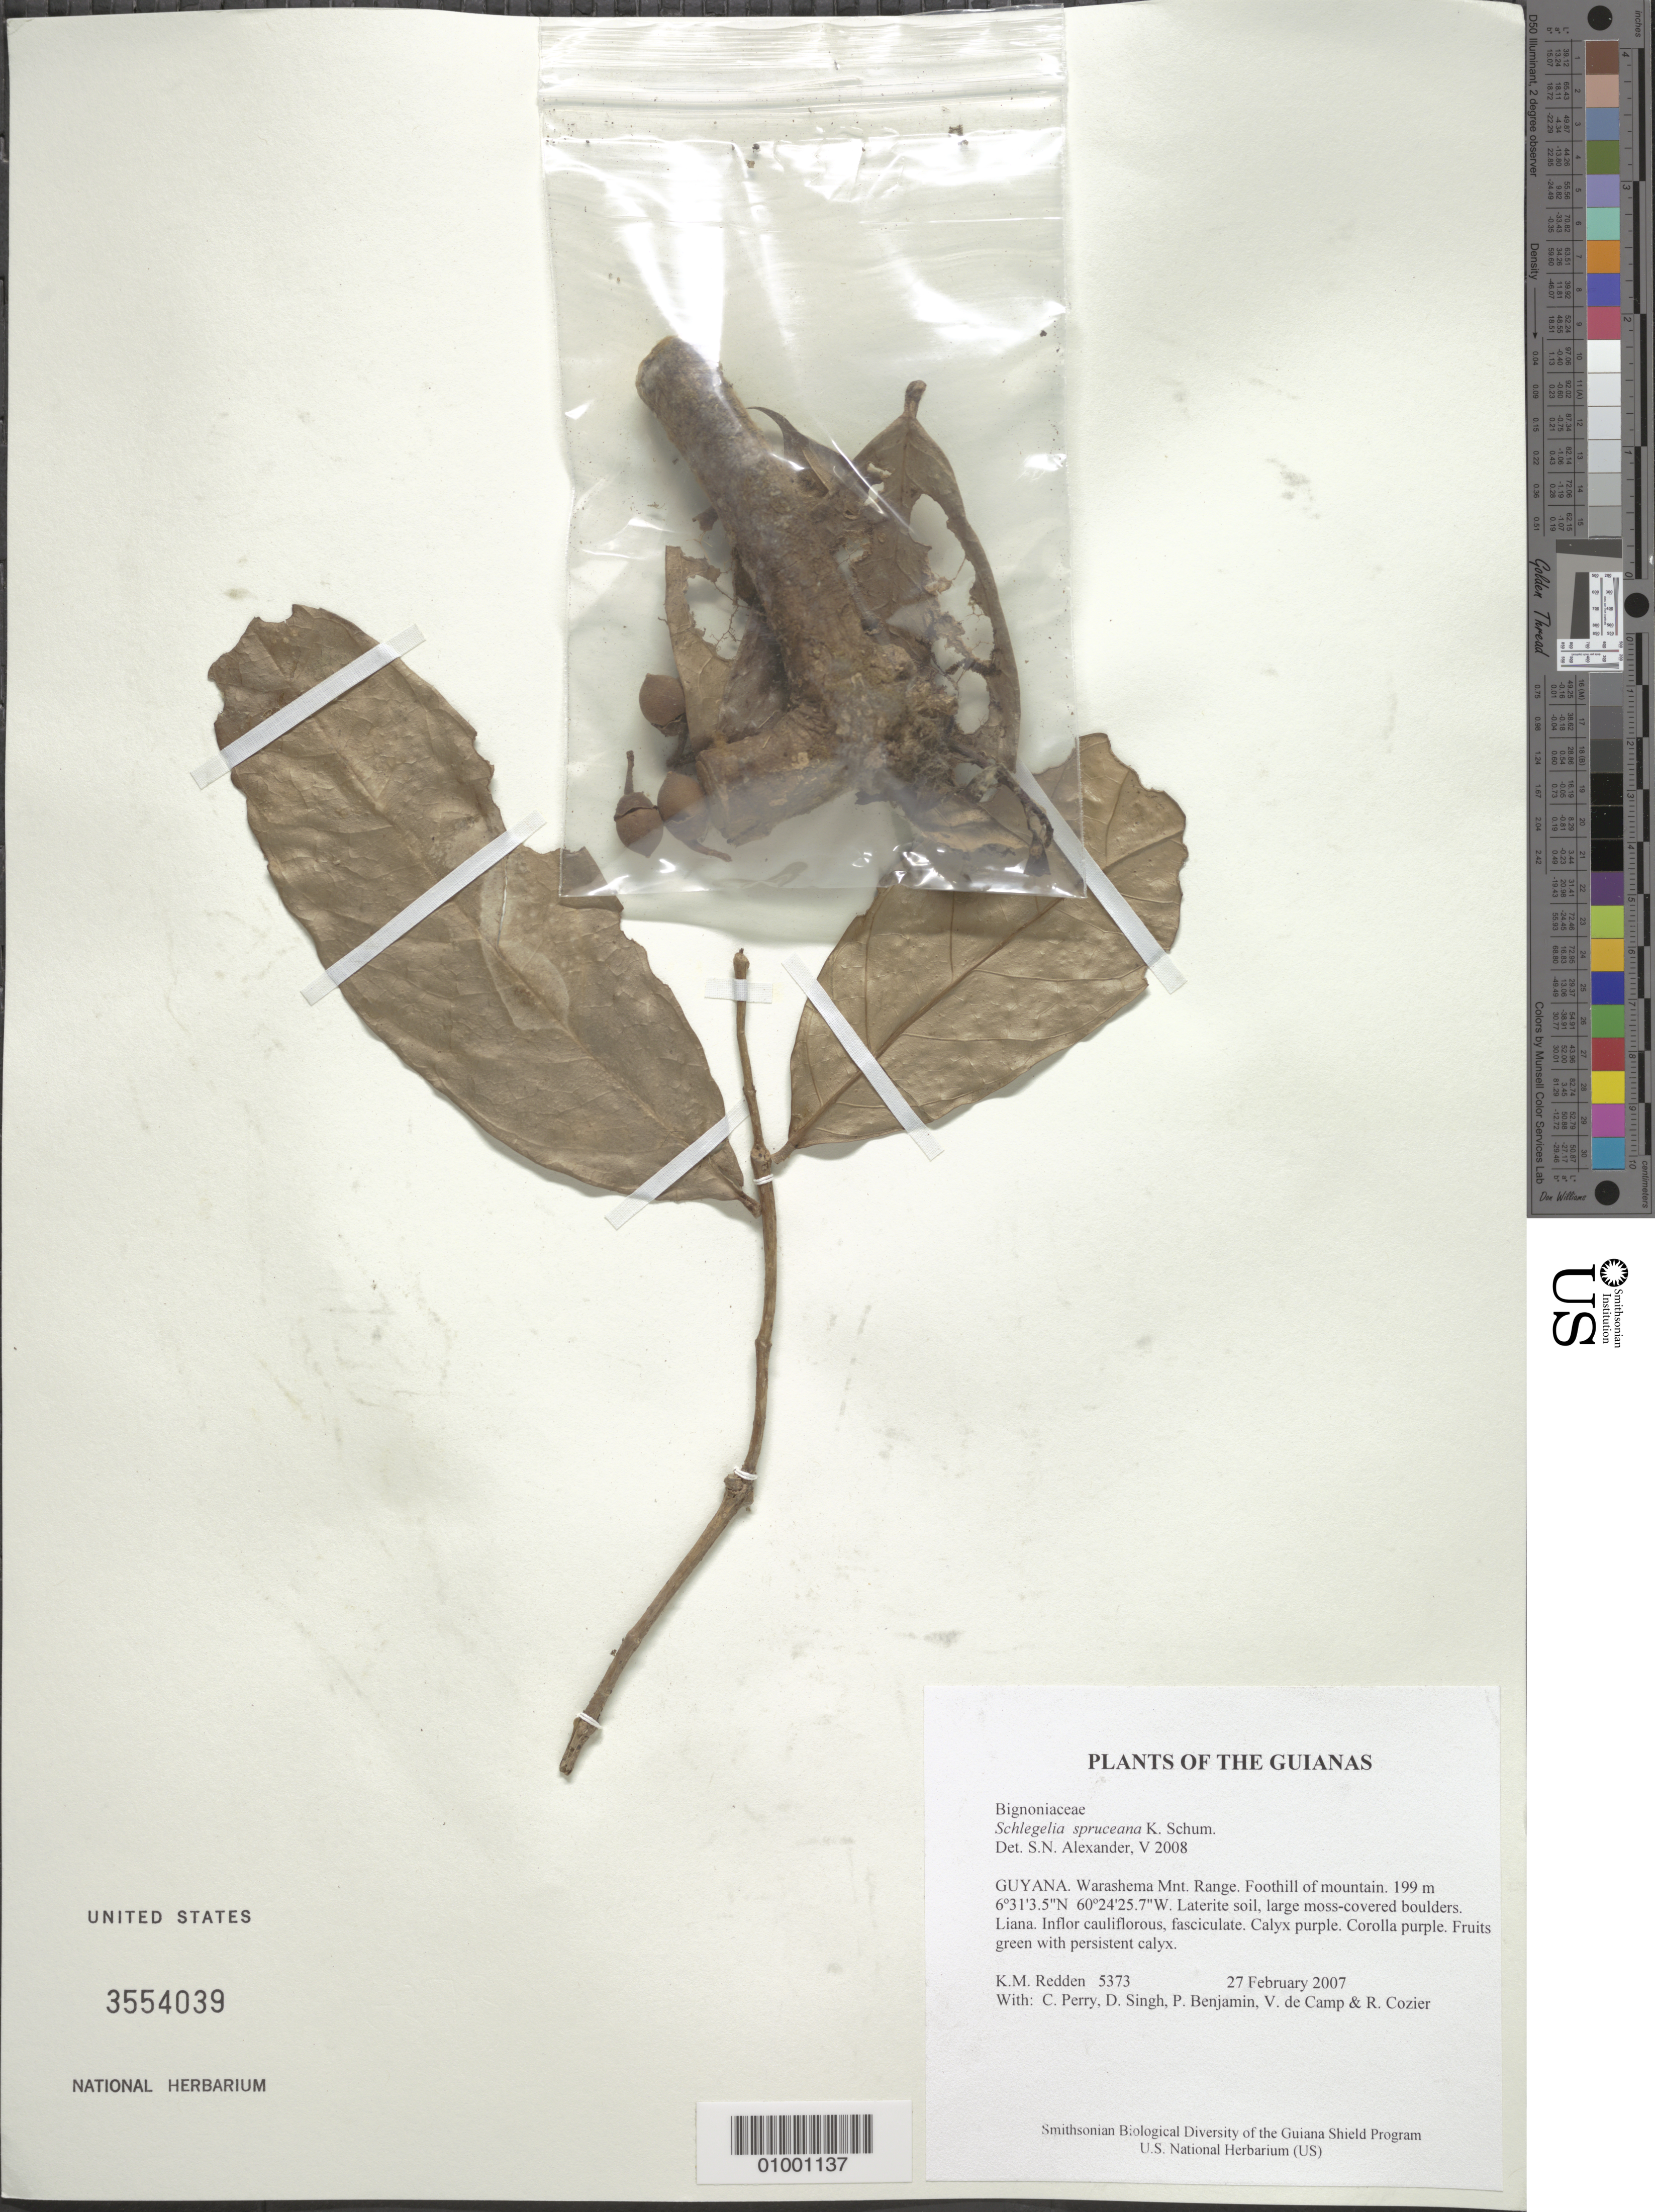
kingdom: Plantae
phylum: Tracheophyta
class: Magnoliopsida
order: Lamiales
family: Schlegeliaceae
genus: Schlegelia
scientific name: Schlegelia spruceana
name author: Bureau & K. Schum.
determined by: Alexander, S. N.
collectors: K. M. Redden, C. Perry, D. Singh, P. Benjamin, V. De Camp & R. Cozier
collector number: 5373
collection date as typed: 27 February 2007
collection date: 2007-02-27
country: Guyana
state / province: Cuyuni-Mazaruni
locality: Warashema Mnt. Range. Foothill of mountain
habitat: Laterite soil, large moss-covered boulders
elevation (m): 199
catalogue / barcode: US 3554039